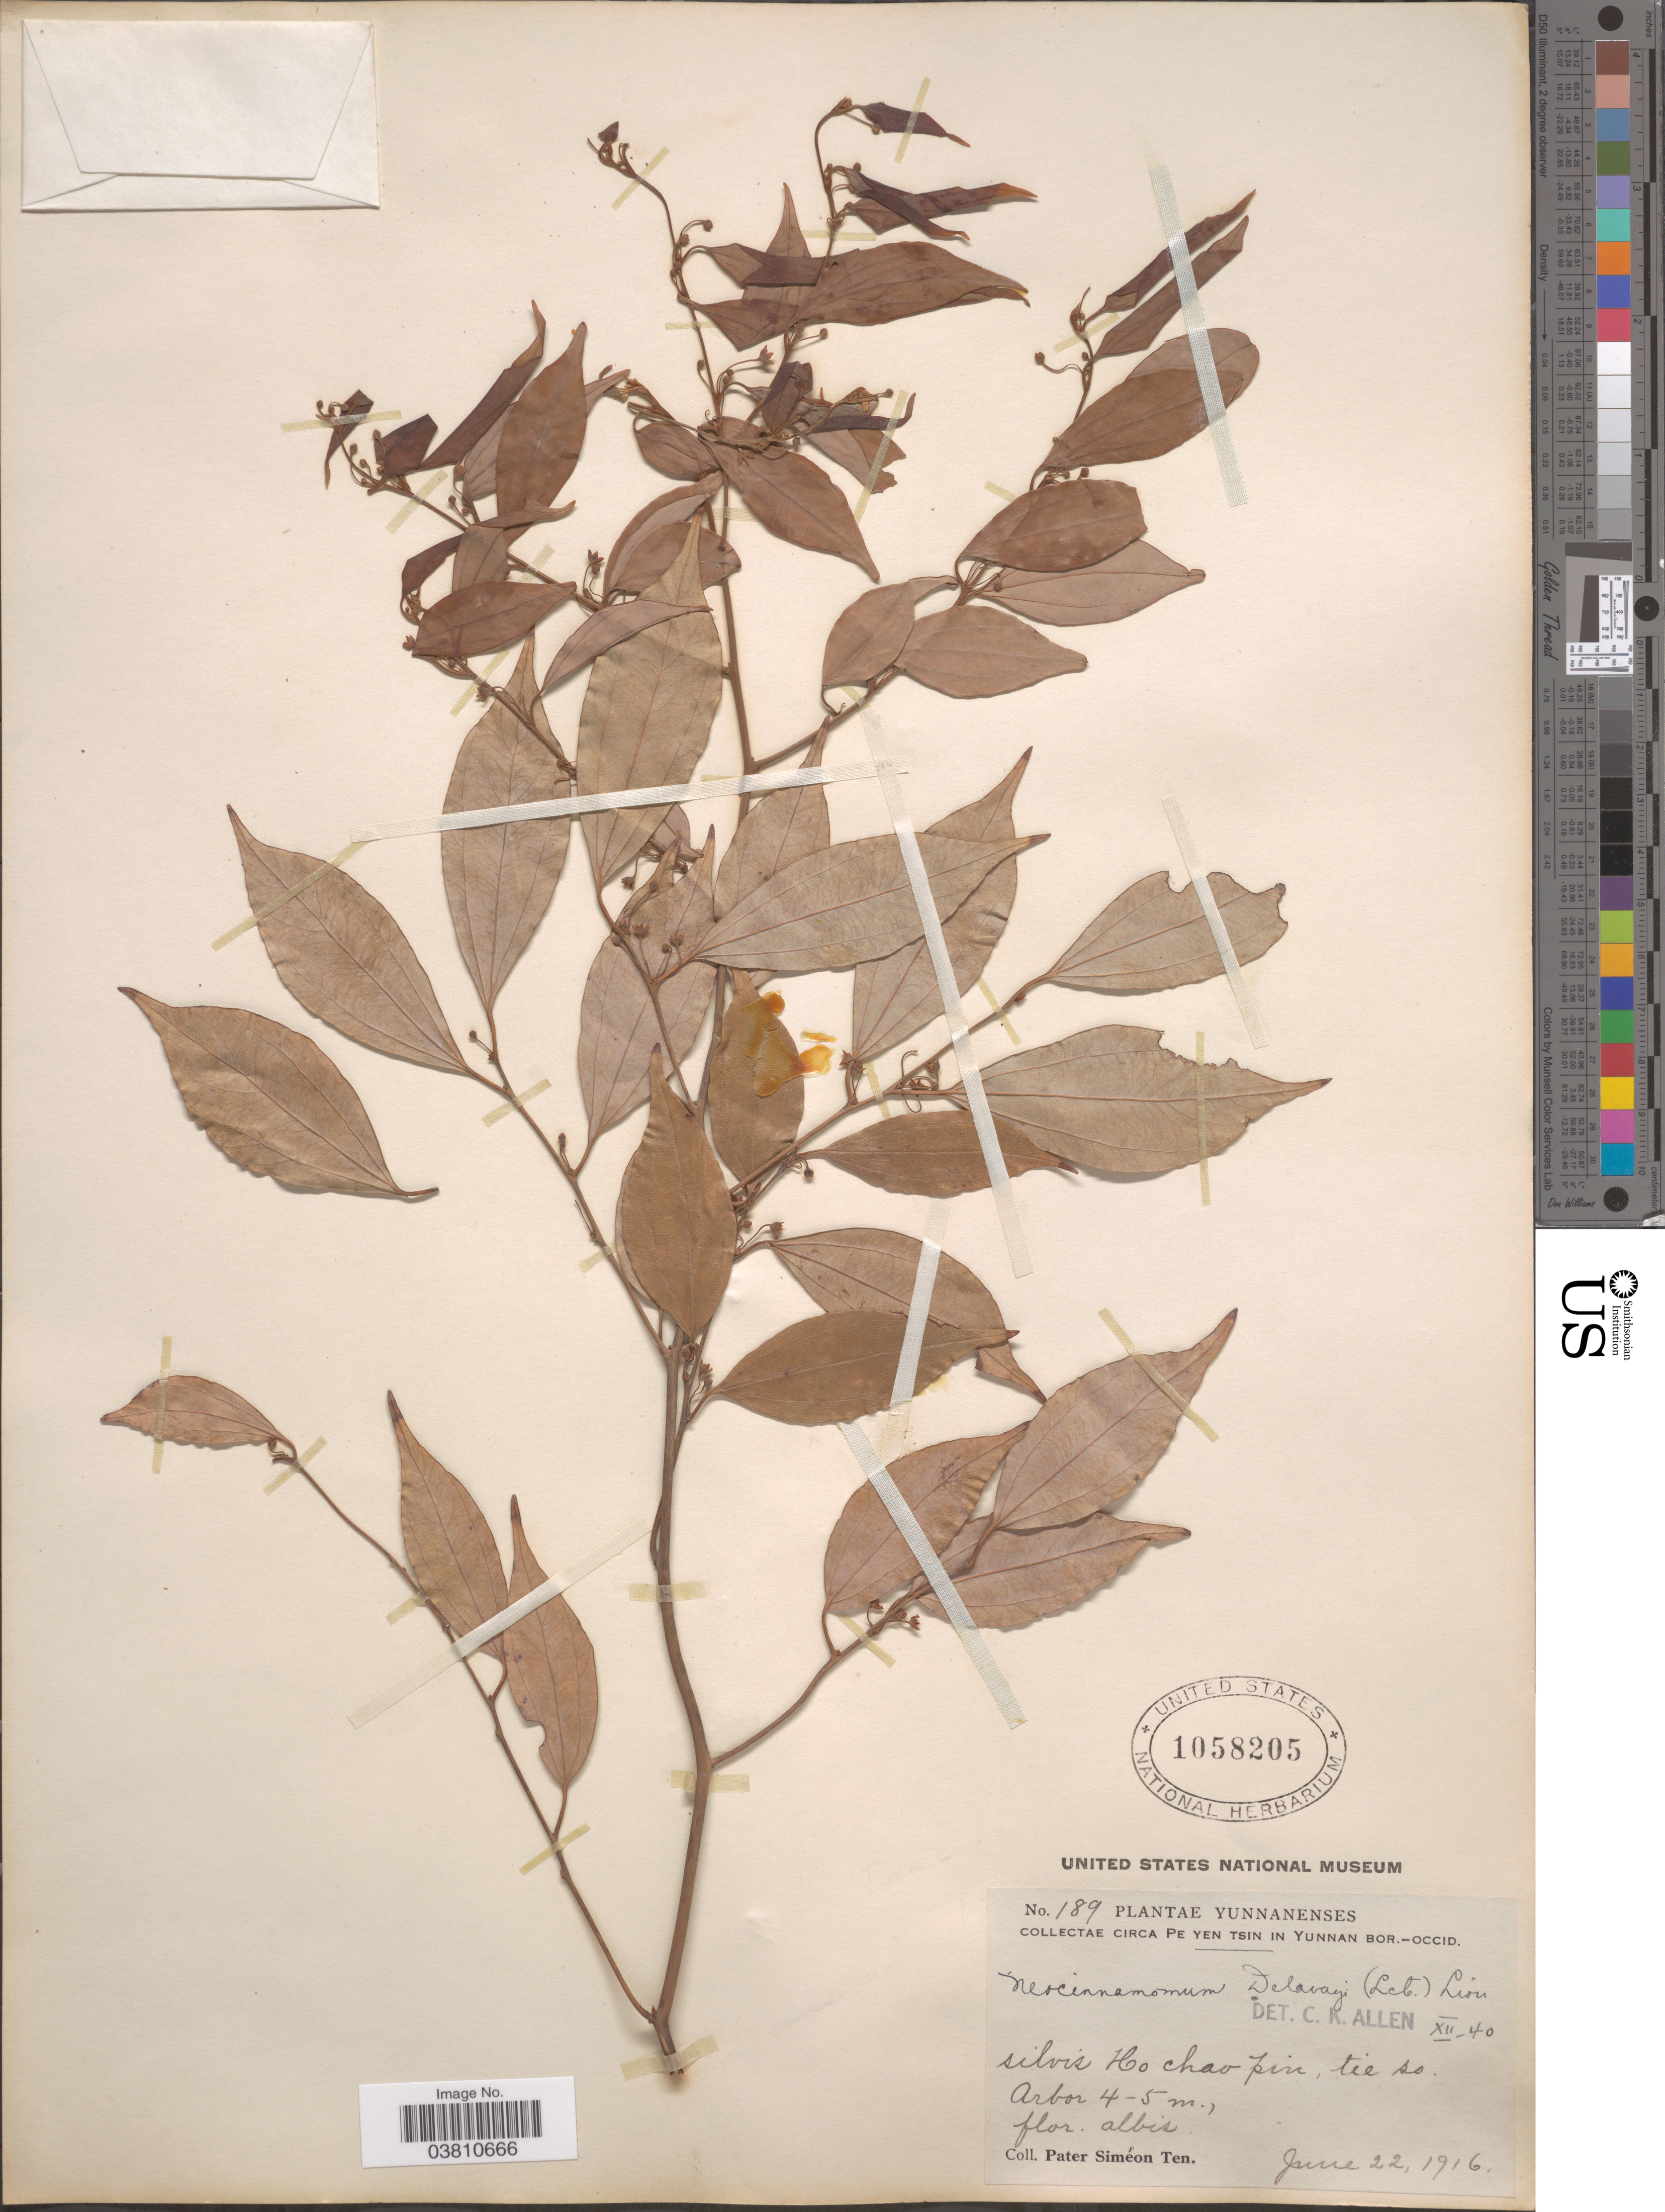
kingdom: Plantae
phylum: Tracheophyta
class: Magnoliopsida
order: Laurales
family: Lauraceae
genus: Neocinnamomum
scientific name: Neocinnamomum delavayi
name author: H. Liu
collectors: P. S. Ten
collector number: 189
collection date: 1916-06-22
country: China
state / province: Yunnan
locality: Circa Pe Yen Tsin in Yunnan Bor.-Occid. Silvis Ho chao pin, tie so.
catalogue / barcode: US 1058205